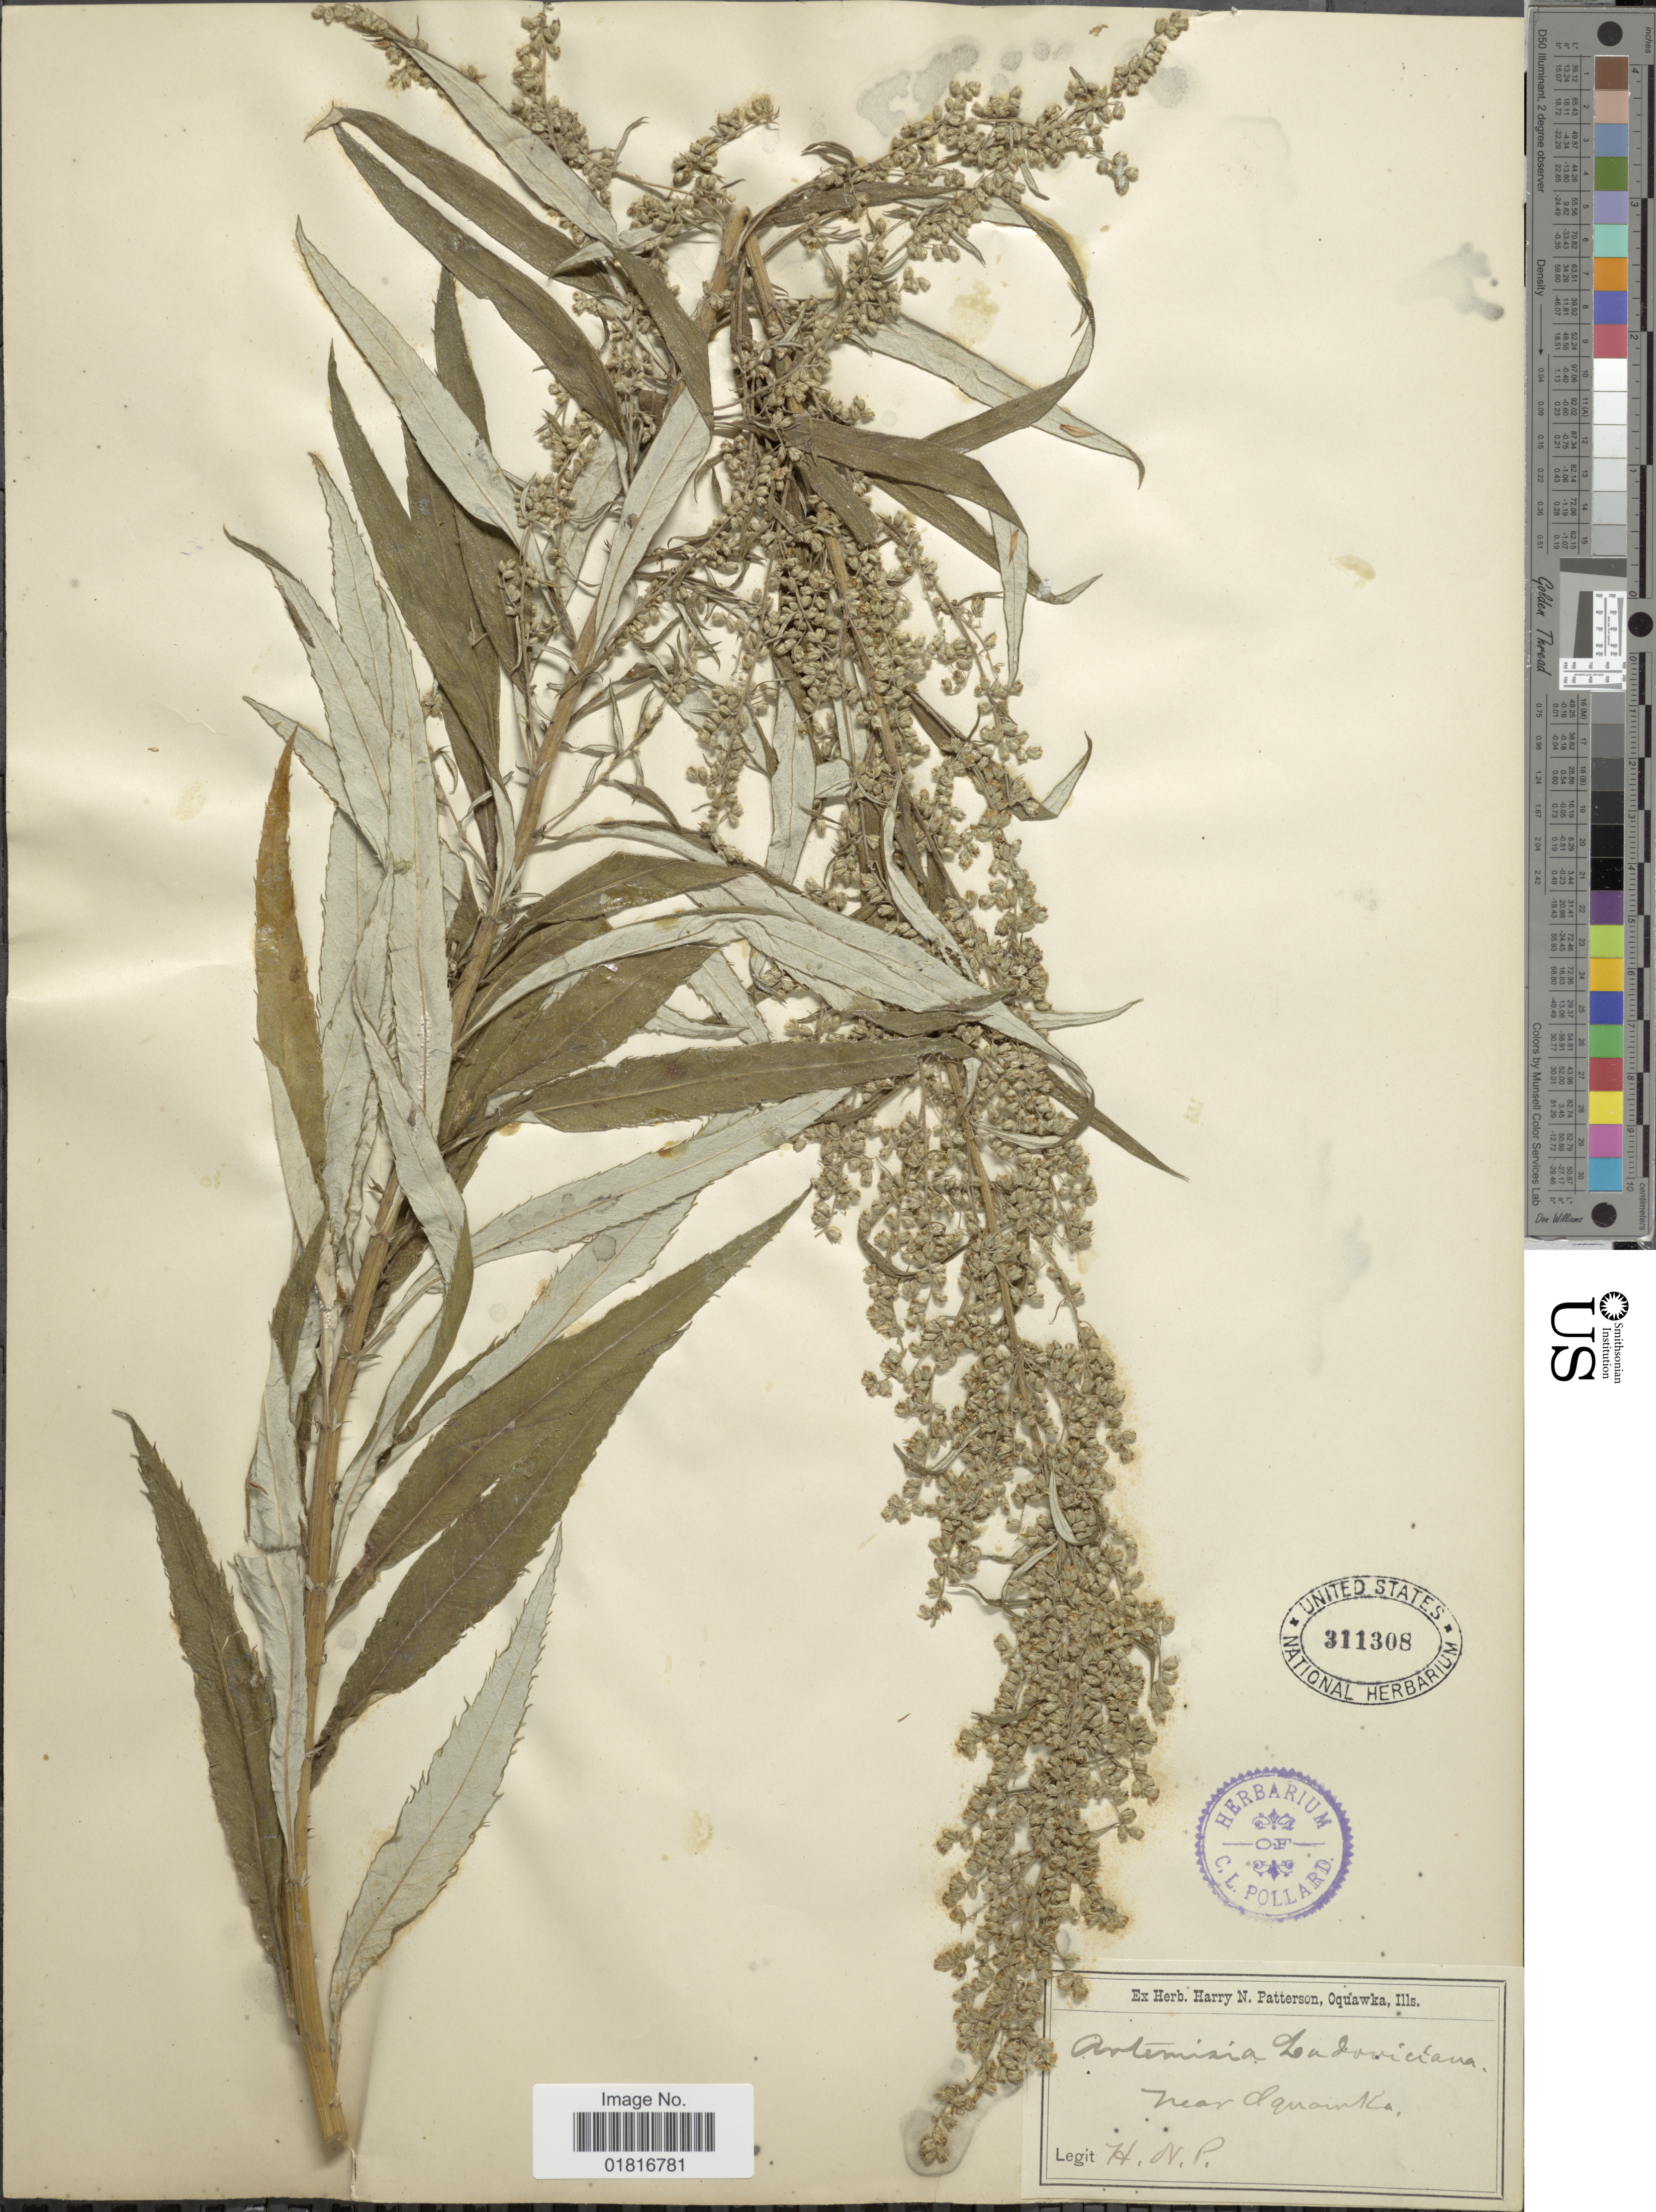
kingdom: Plantae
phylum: Tracheophyta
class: Magnoliopsida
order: Asterales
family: Asteraceae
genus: Artemisia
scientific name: Artemisia serrata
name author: Nutt.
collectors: H. N. Patterson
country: United States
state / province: Illinois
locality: Near Oquawka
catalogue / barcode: US 311308